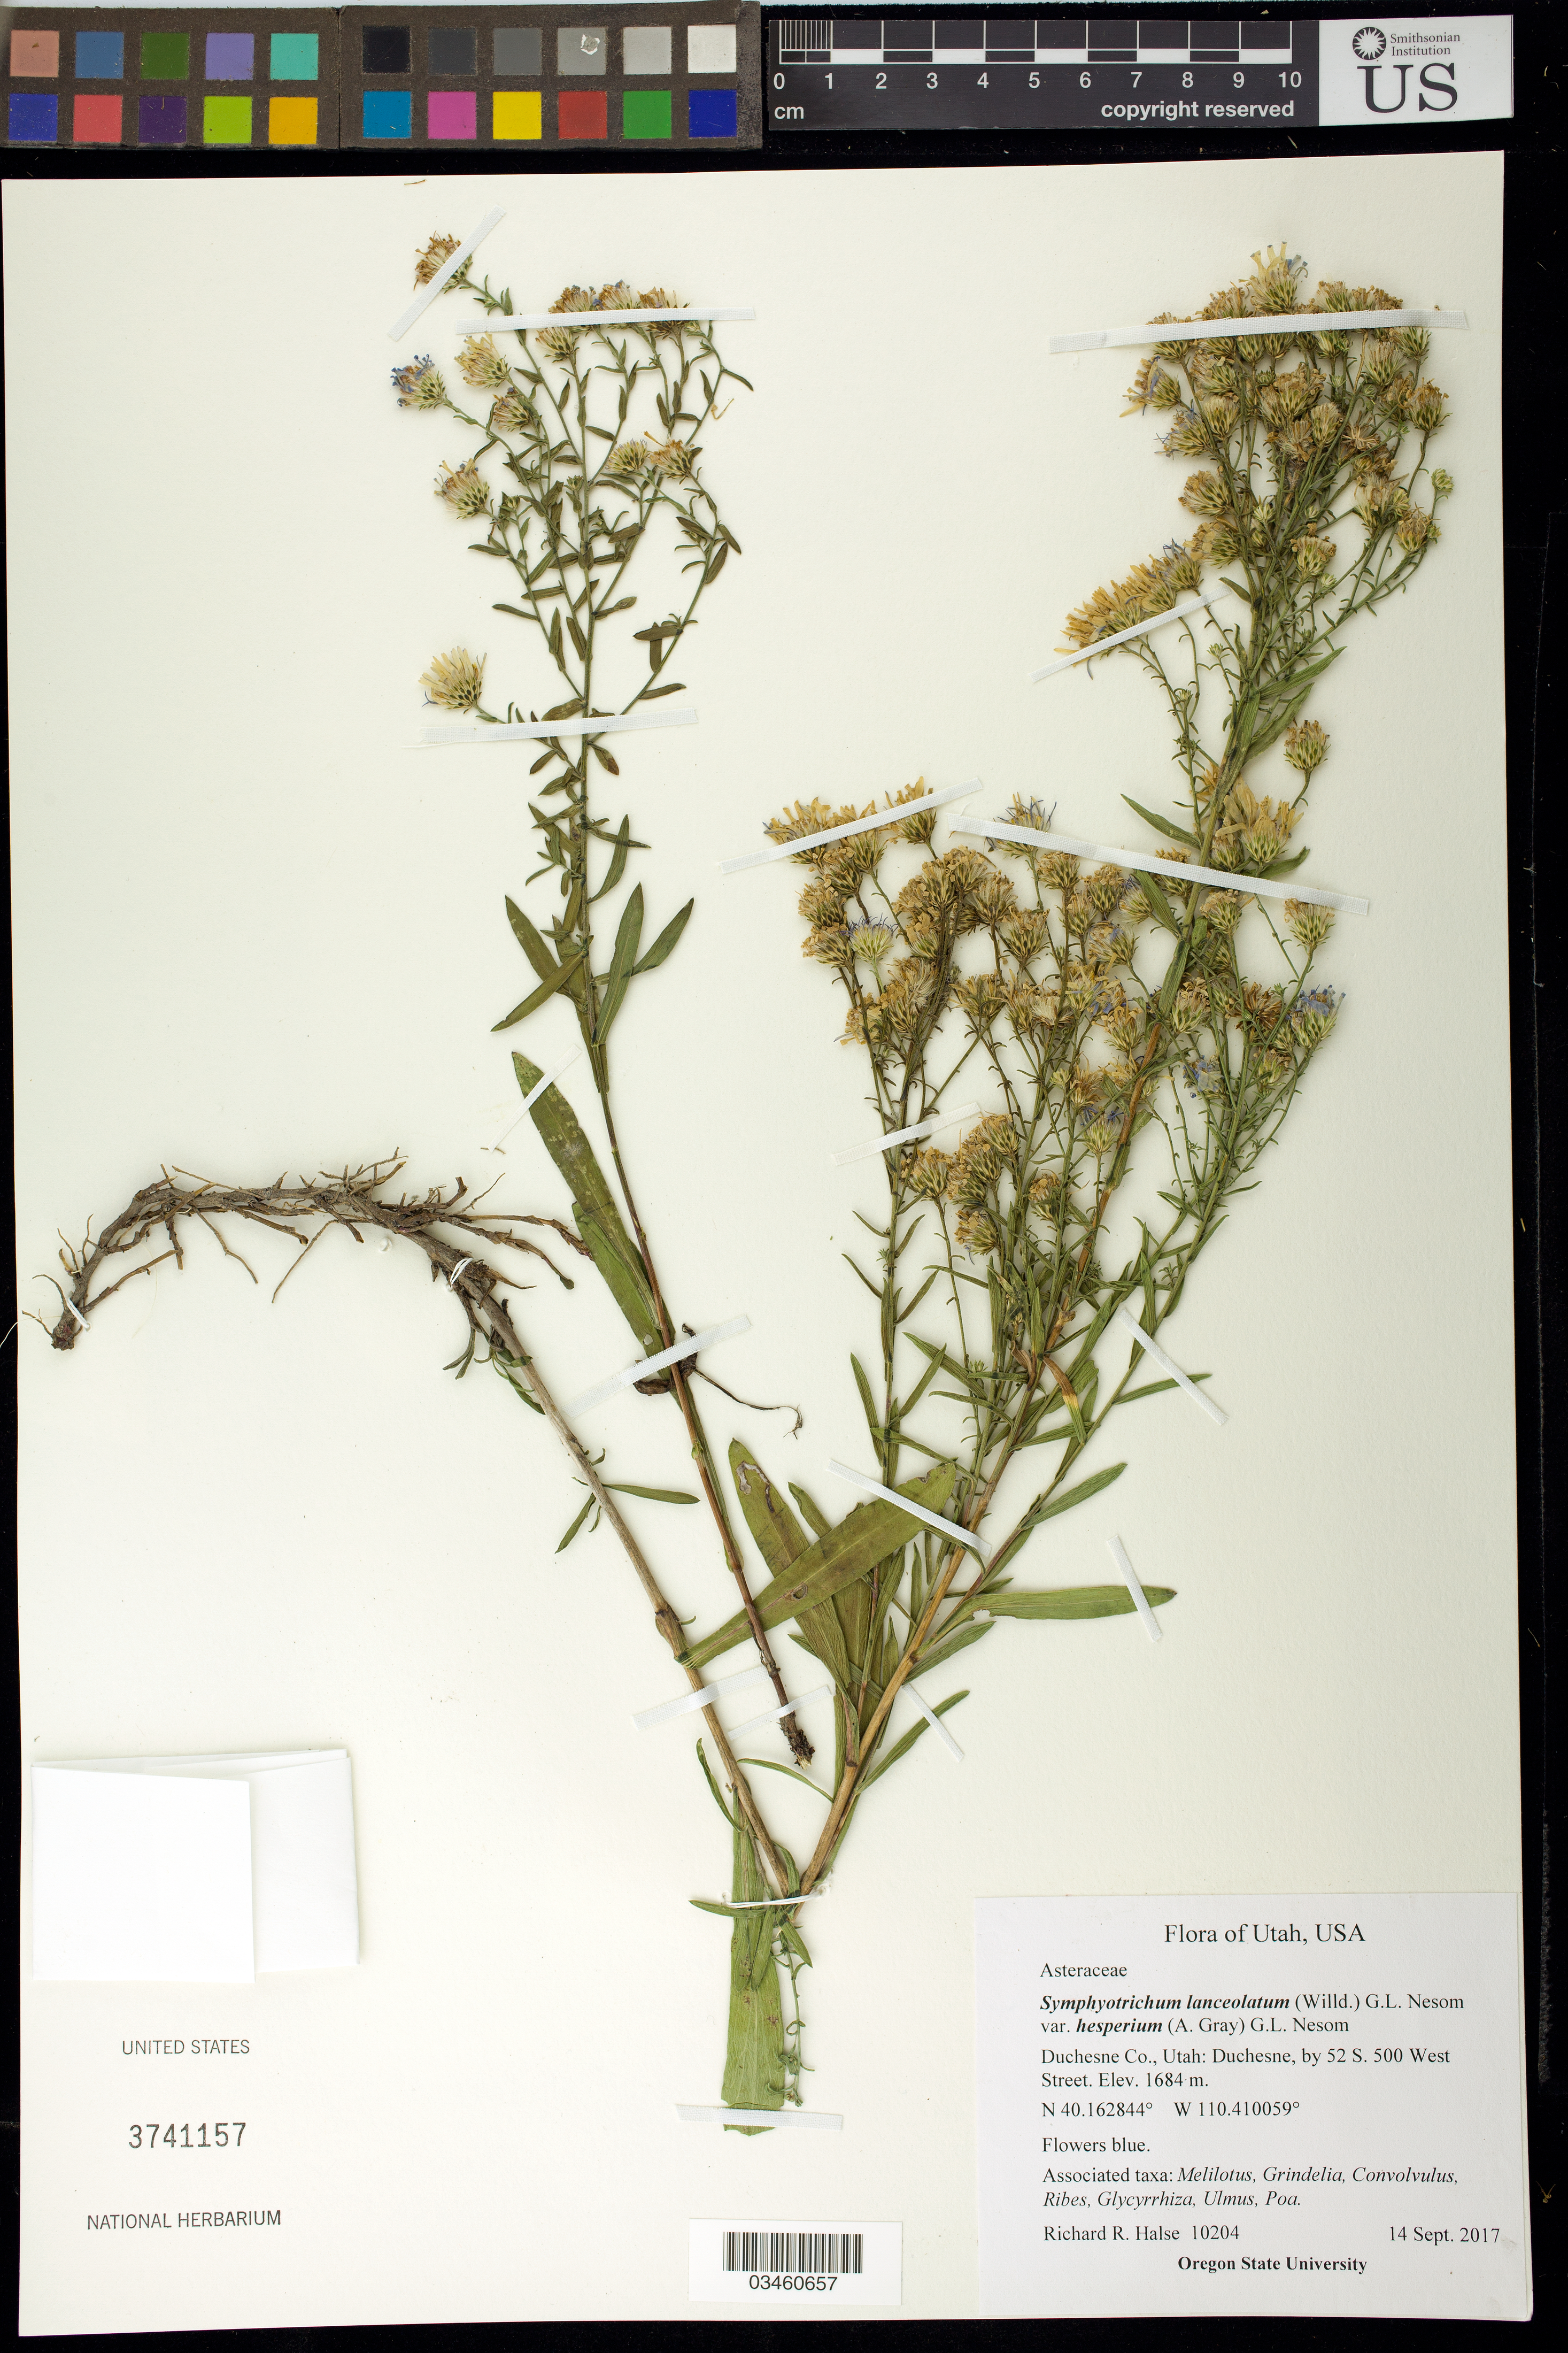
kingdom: Plantae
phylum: Tracheophyta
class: Magnoliopsida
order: Asterales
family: Asteraceae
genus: Symphyotrichum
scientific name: Symphyotrichum lanceolatum var. hesperium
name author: (A. Gray) G.L. Nesom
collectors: R. Halse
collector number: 10204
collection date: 2017-09-14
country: United States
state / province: Utah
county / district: Duchesne County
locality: Duchesne Co., Utah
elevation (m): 1684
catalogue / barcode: US 3741157